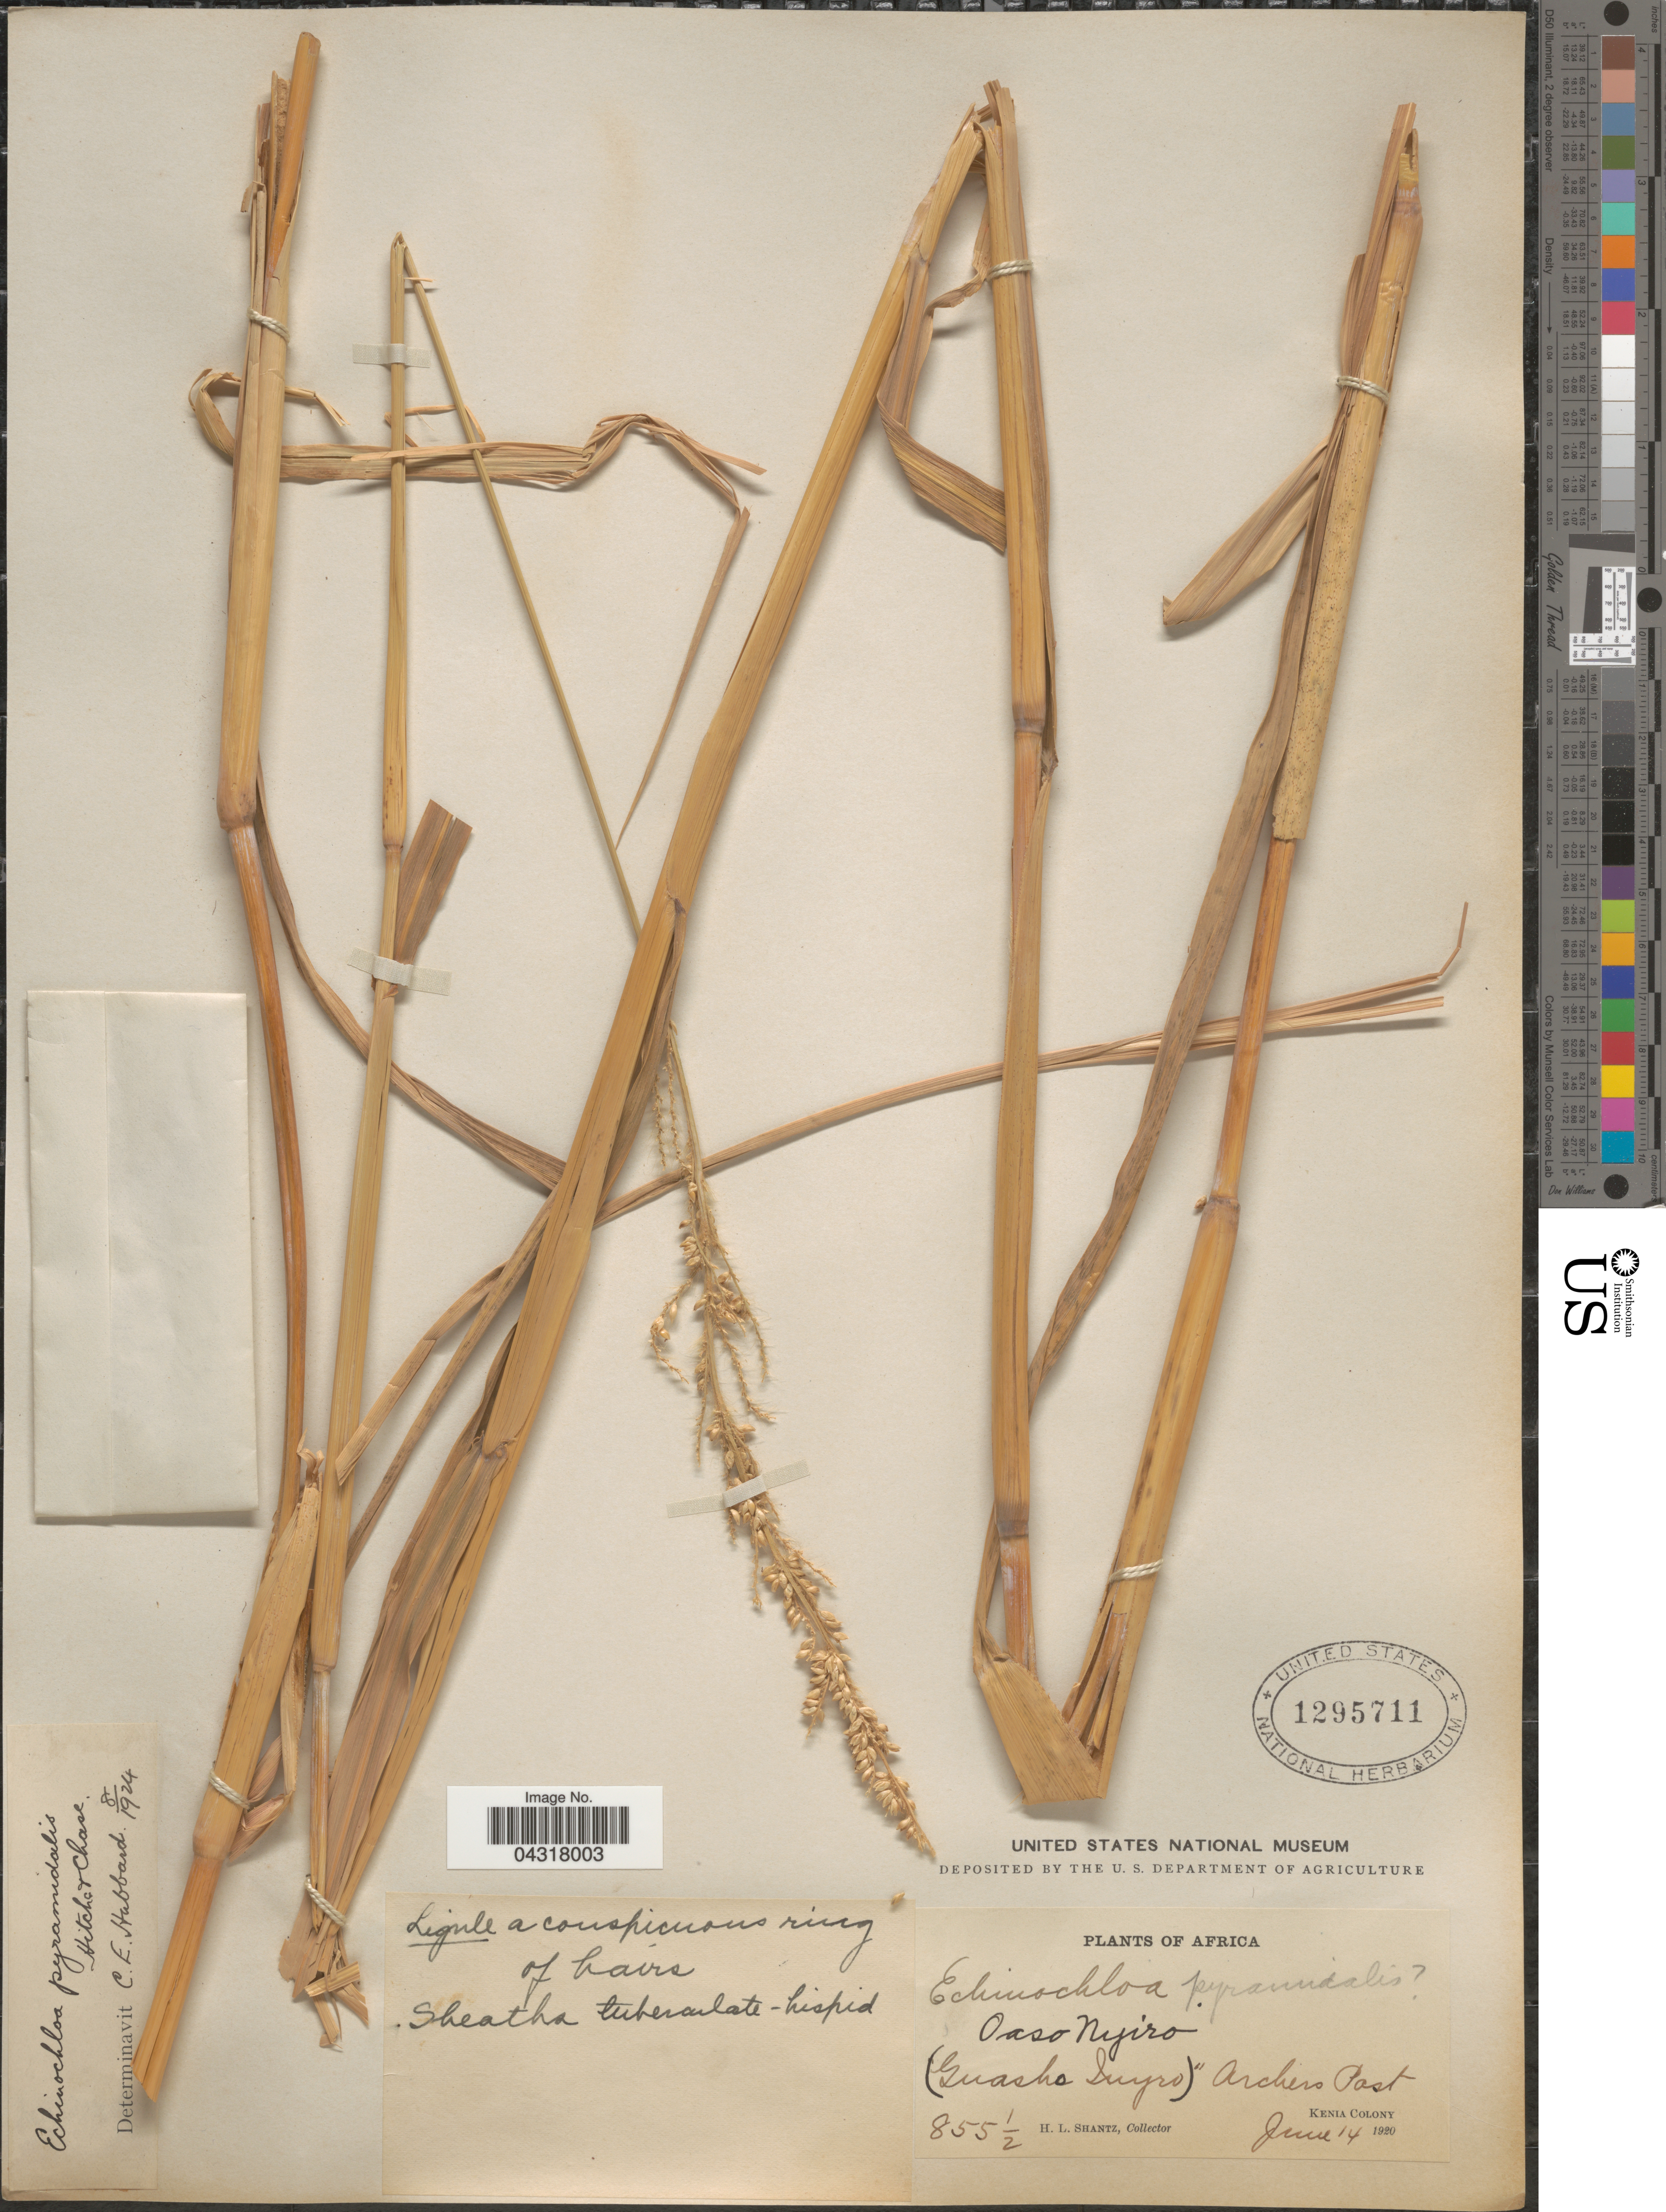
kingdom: Plantae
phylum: Tracheophyta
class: Liliopsida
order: Poales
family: Poaceae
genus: Echinochloa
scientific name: Echinochloa pyramidalis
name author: (Lam.) Hitchc. & Chase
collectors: H. Shantz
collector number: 855½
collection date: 1920-06-14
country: Kenya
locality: Oaso Nyiro (Guasho Duyro). Archers Post. Kenia Colony.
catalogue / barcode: US 1295711